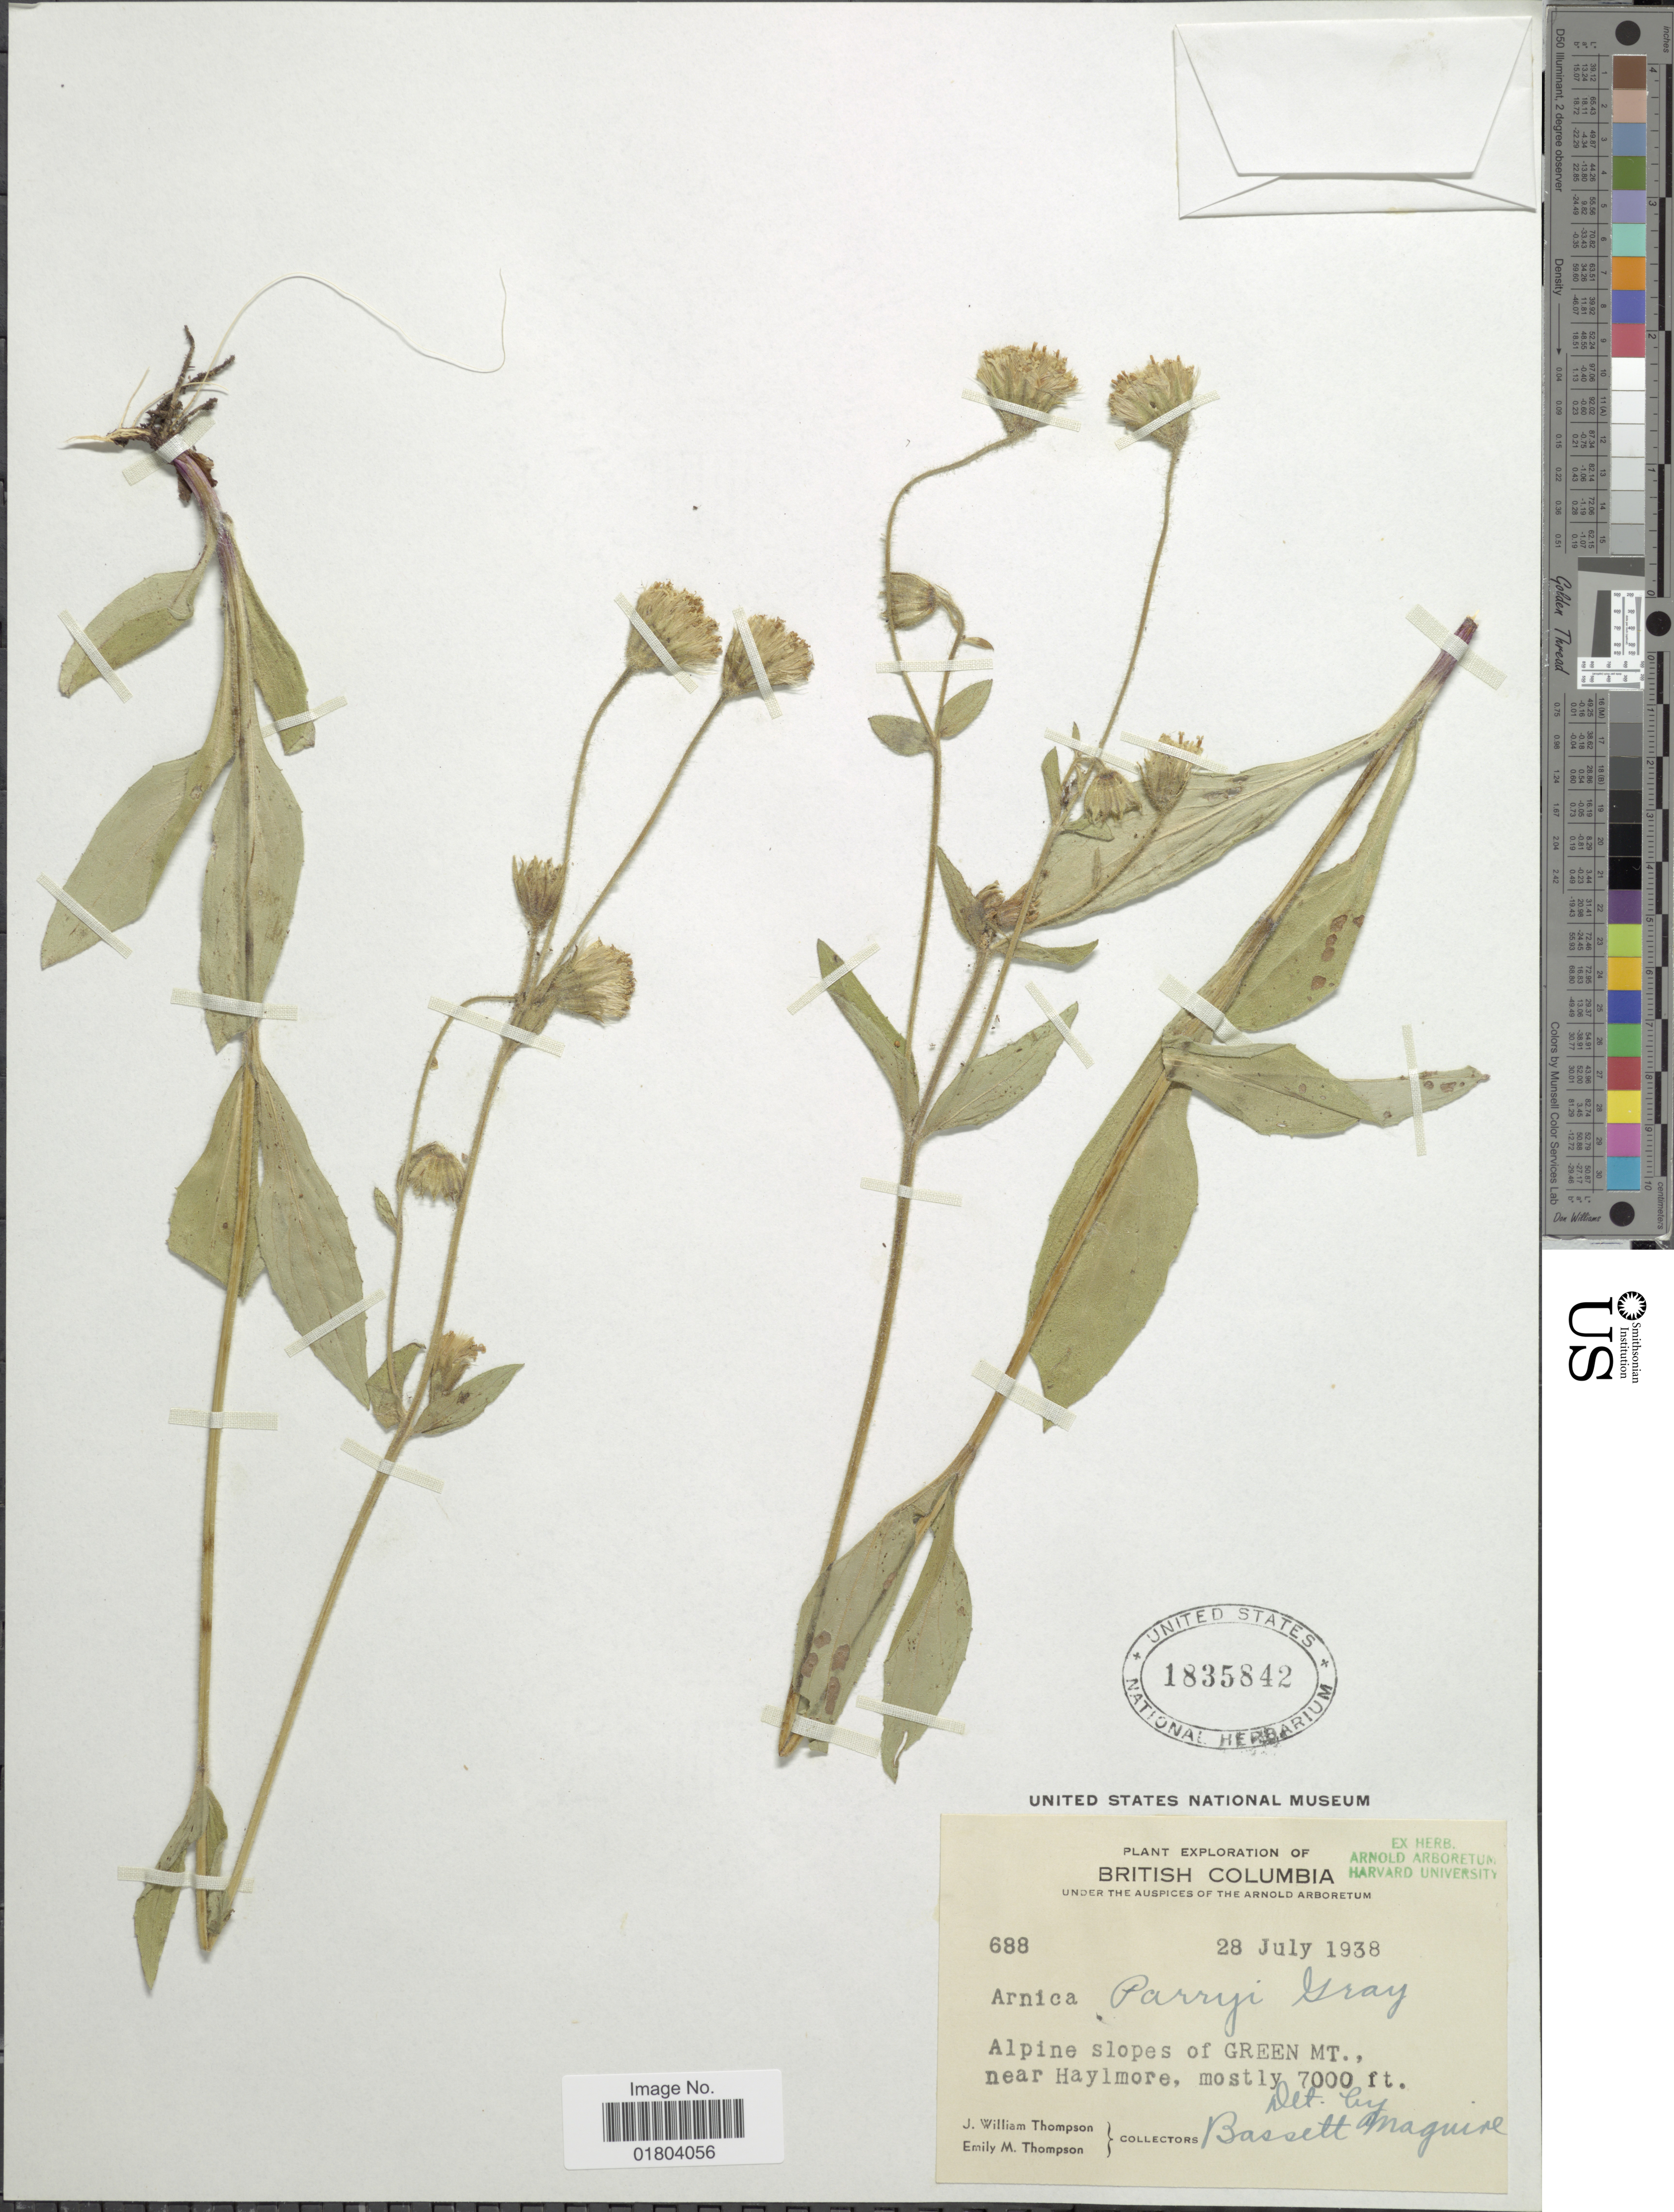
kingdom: Plantae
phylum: Tracheophyta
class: Magnoliopsida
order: Asterales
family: Asteraceae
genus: Arnica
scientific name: Arnica parryi subsp. genuina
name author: Maguire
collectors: J. W. Thompson & E. M. Thompson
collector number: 688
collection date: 1938-07-28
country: Canada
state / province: British Columbia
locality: Alpine slopes of Greene Mt., near Haylmore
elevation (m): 2134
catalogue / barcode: US 1835842